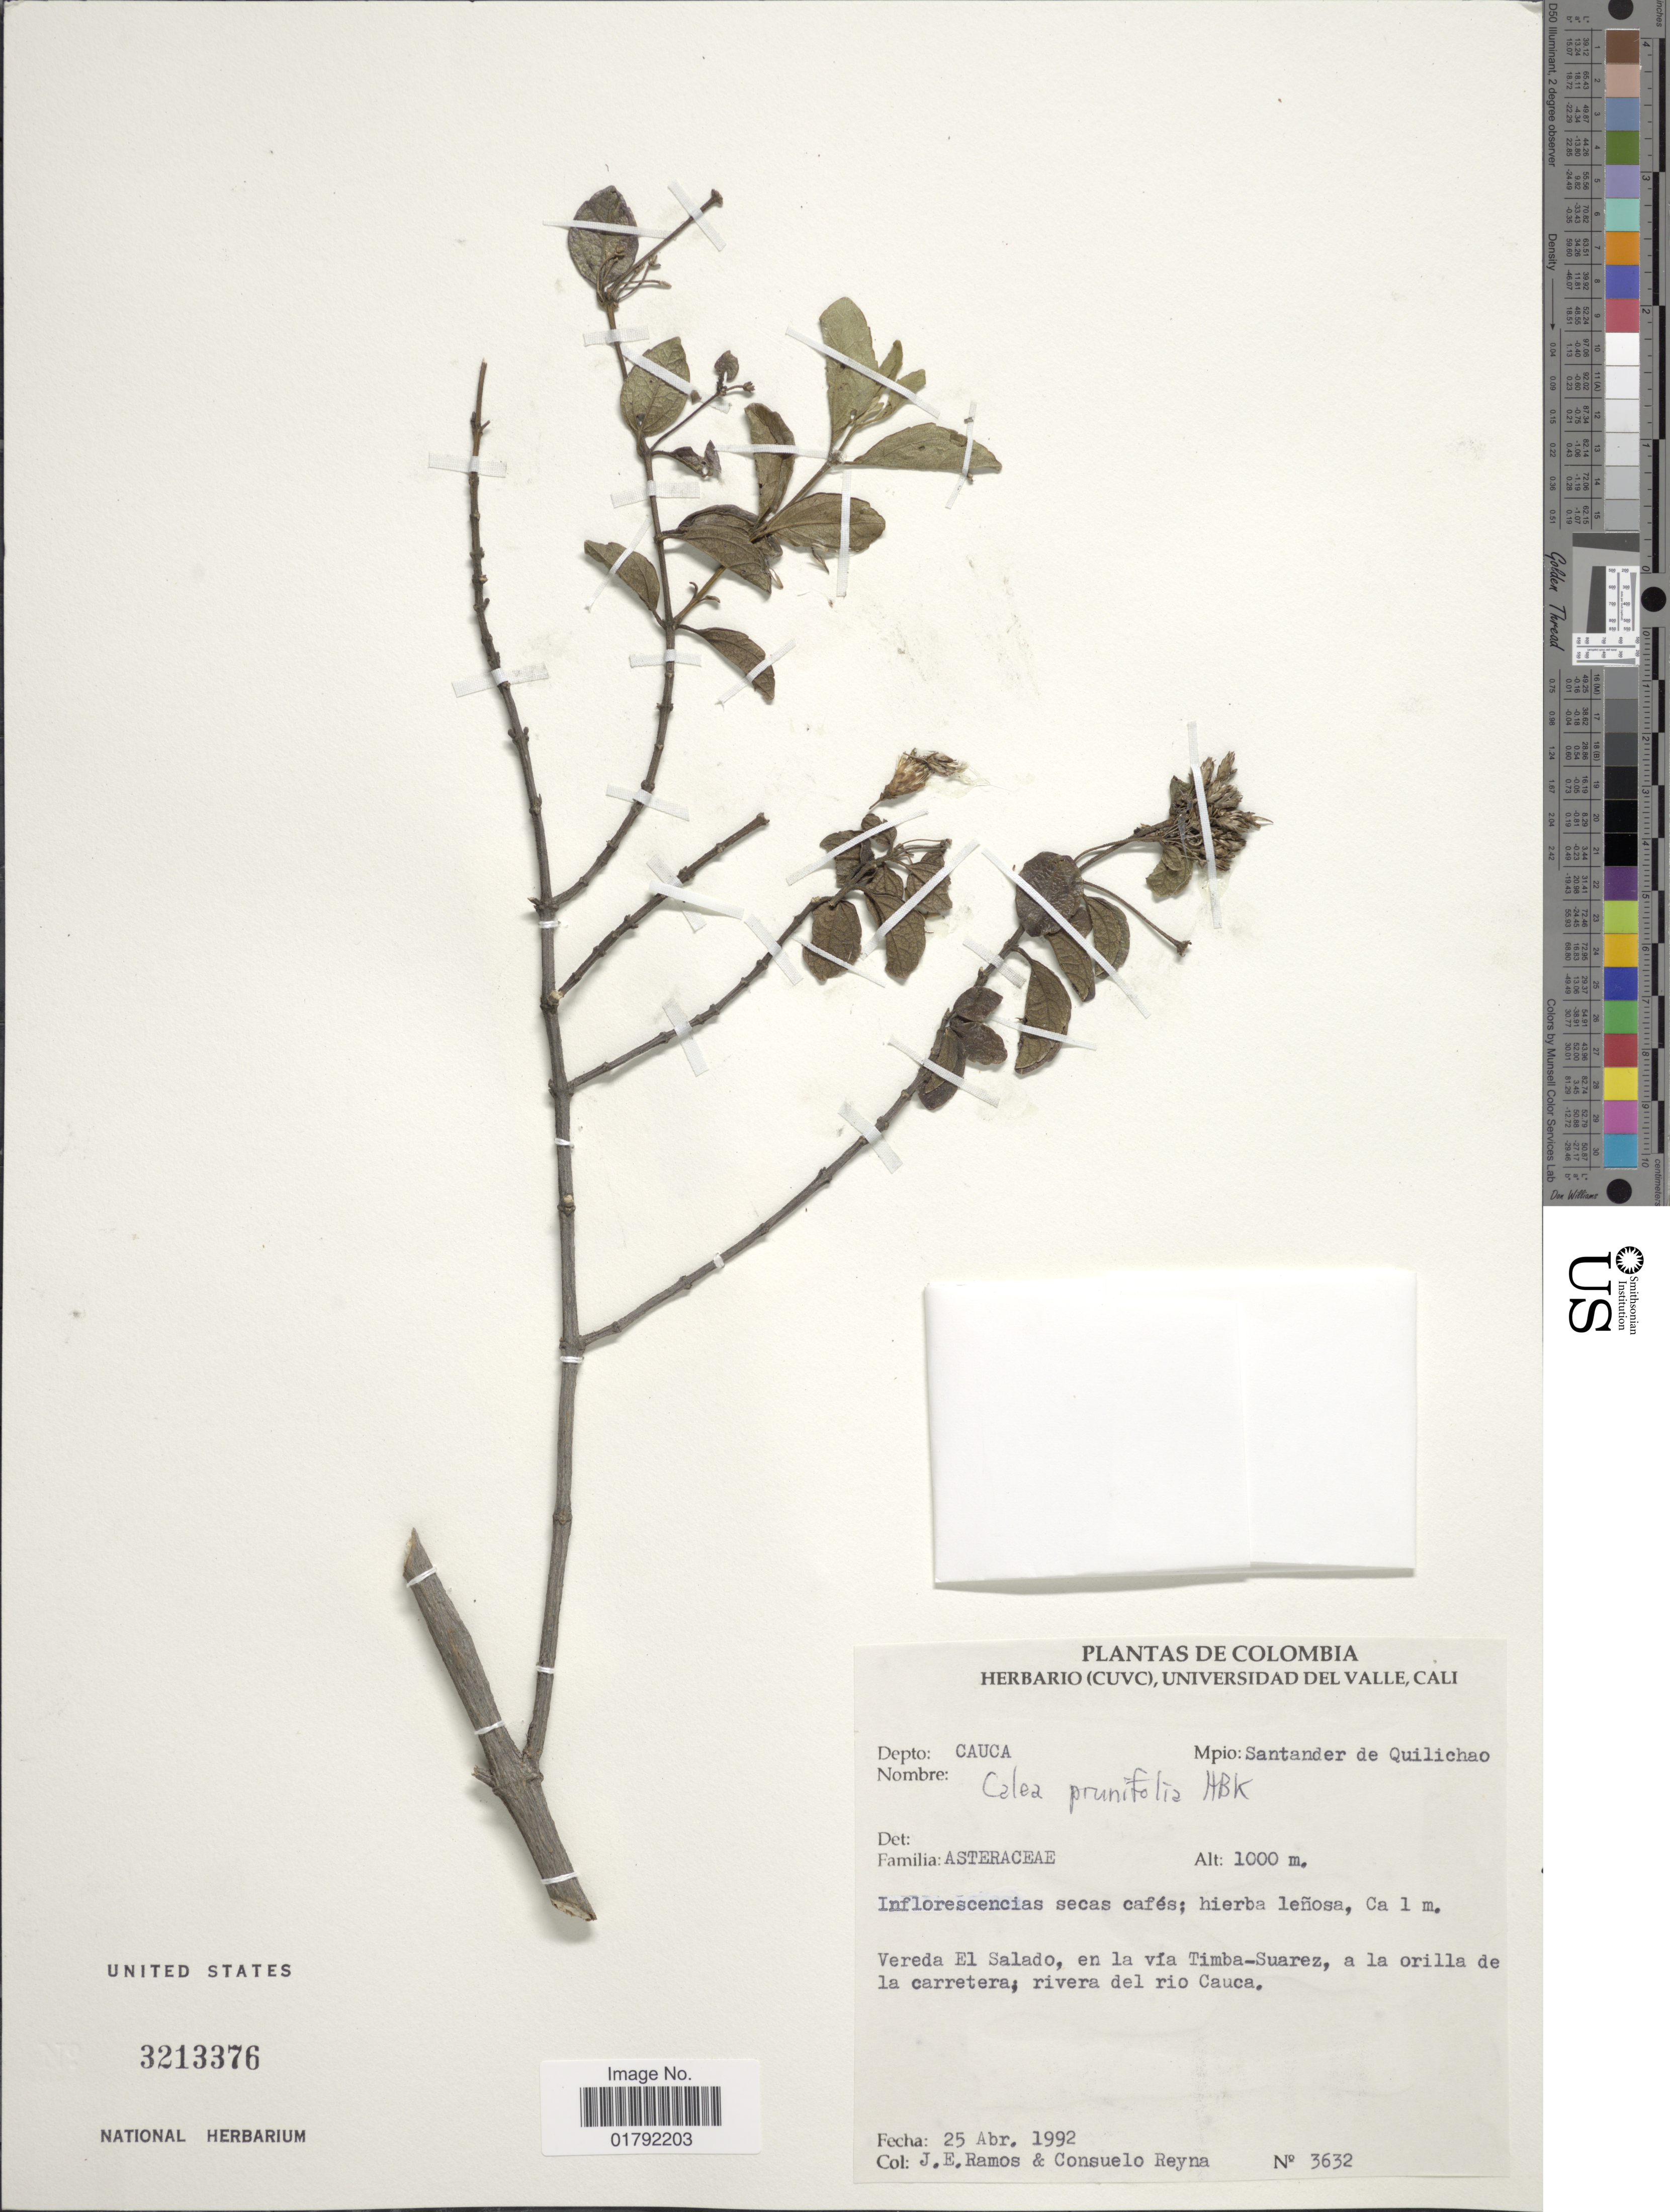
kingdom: Plantae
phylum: Tracheophyta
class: Magnoliopsida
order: Asterales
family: Asteraceae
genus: Calea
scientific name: Calea prunifolia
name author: Kunth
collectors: J. E. Ramos & C. Reyna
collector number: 3632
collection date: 1992-04-25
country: Colombia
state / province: Cauca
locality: Mpio: Santander de Quilichao, vereda El Salado, en la via Timba-Suarez, a la orilla de la carretera, rivera del rio Cauca.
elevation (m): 1000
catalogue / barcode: US 3213376